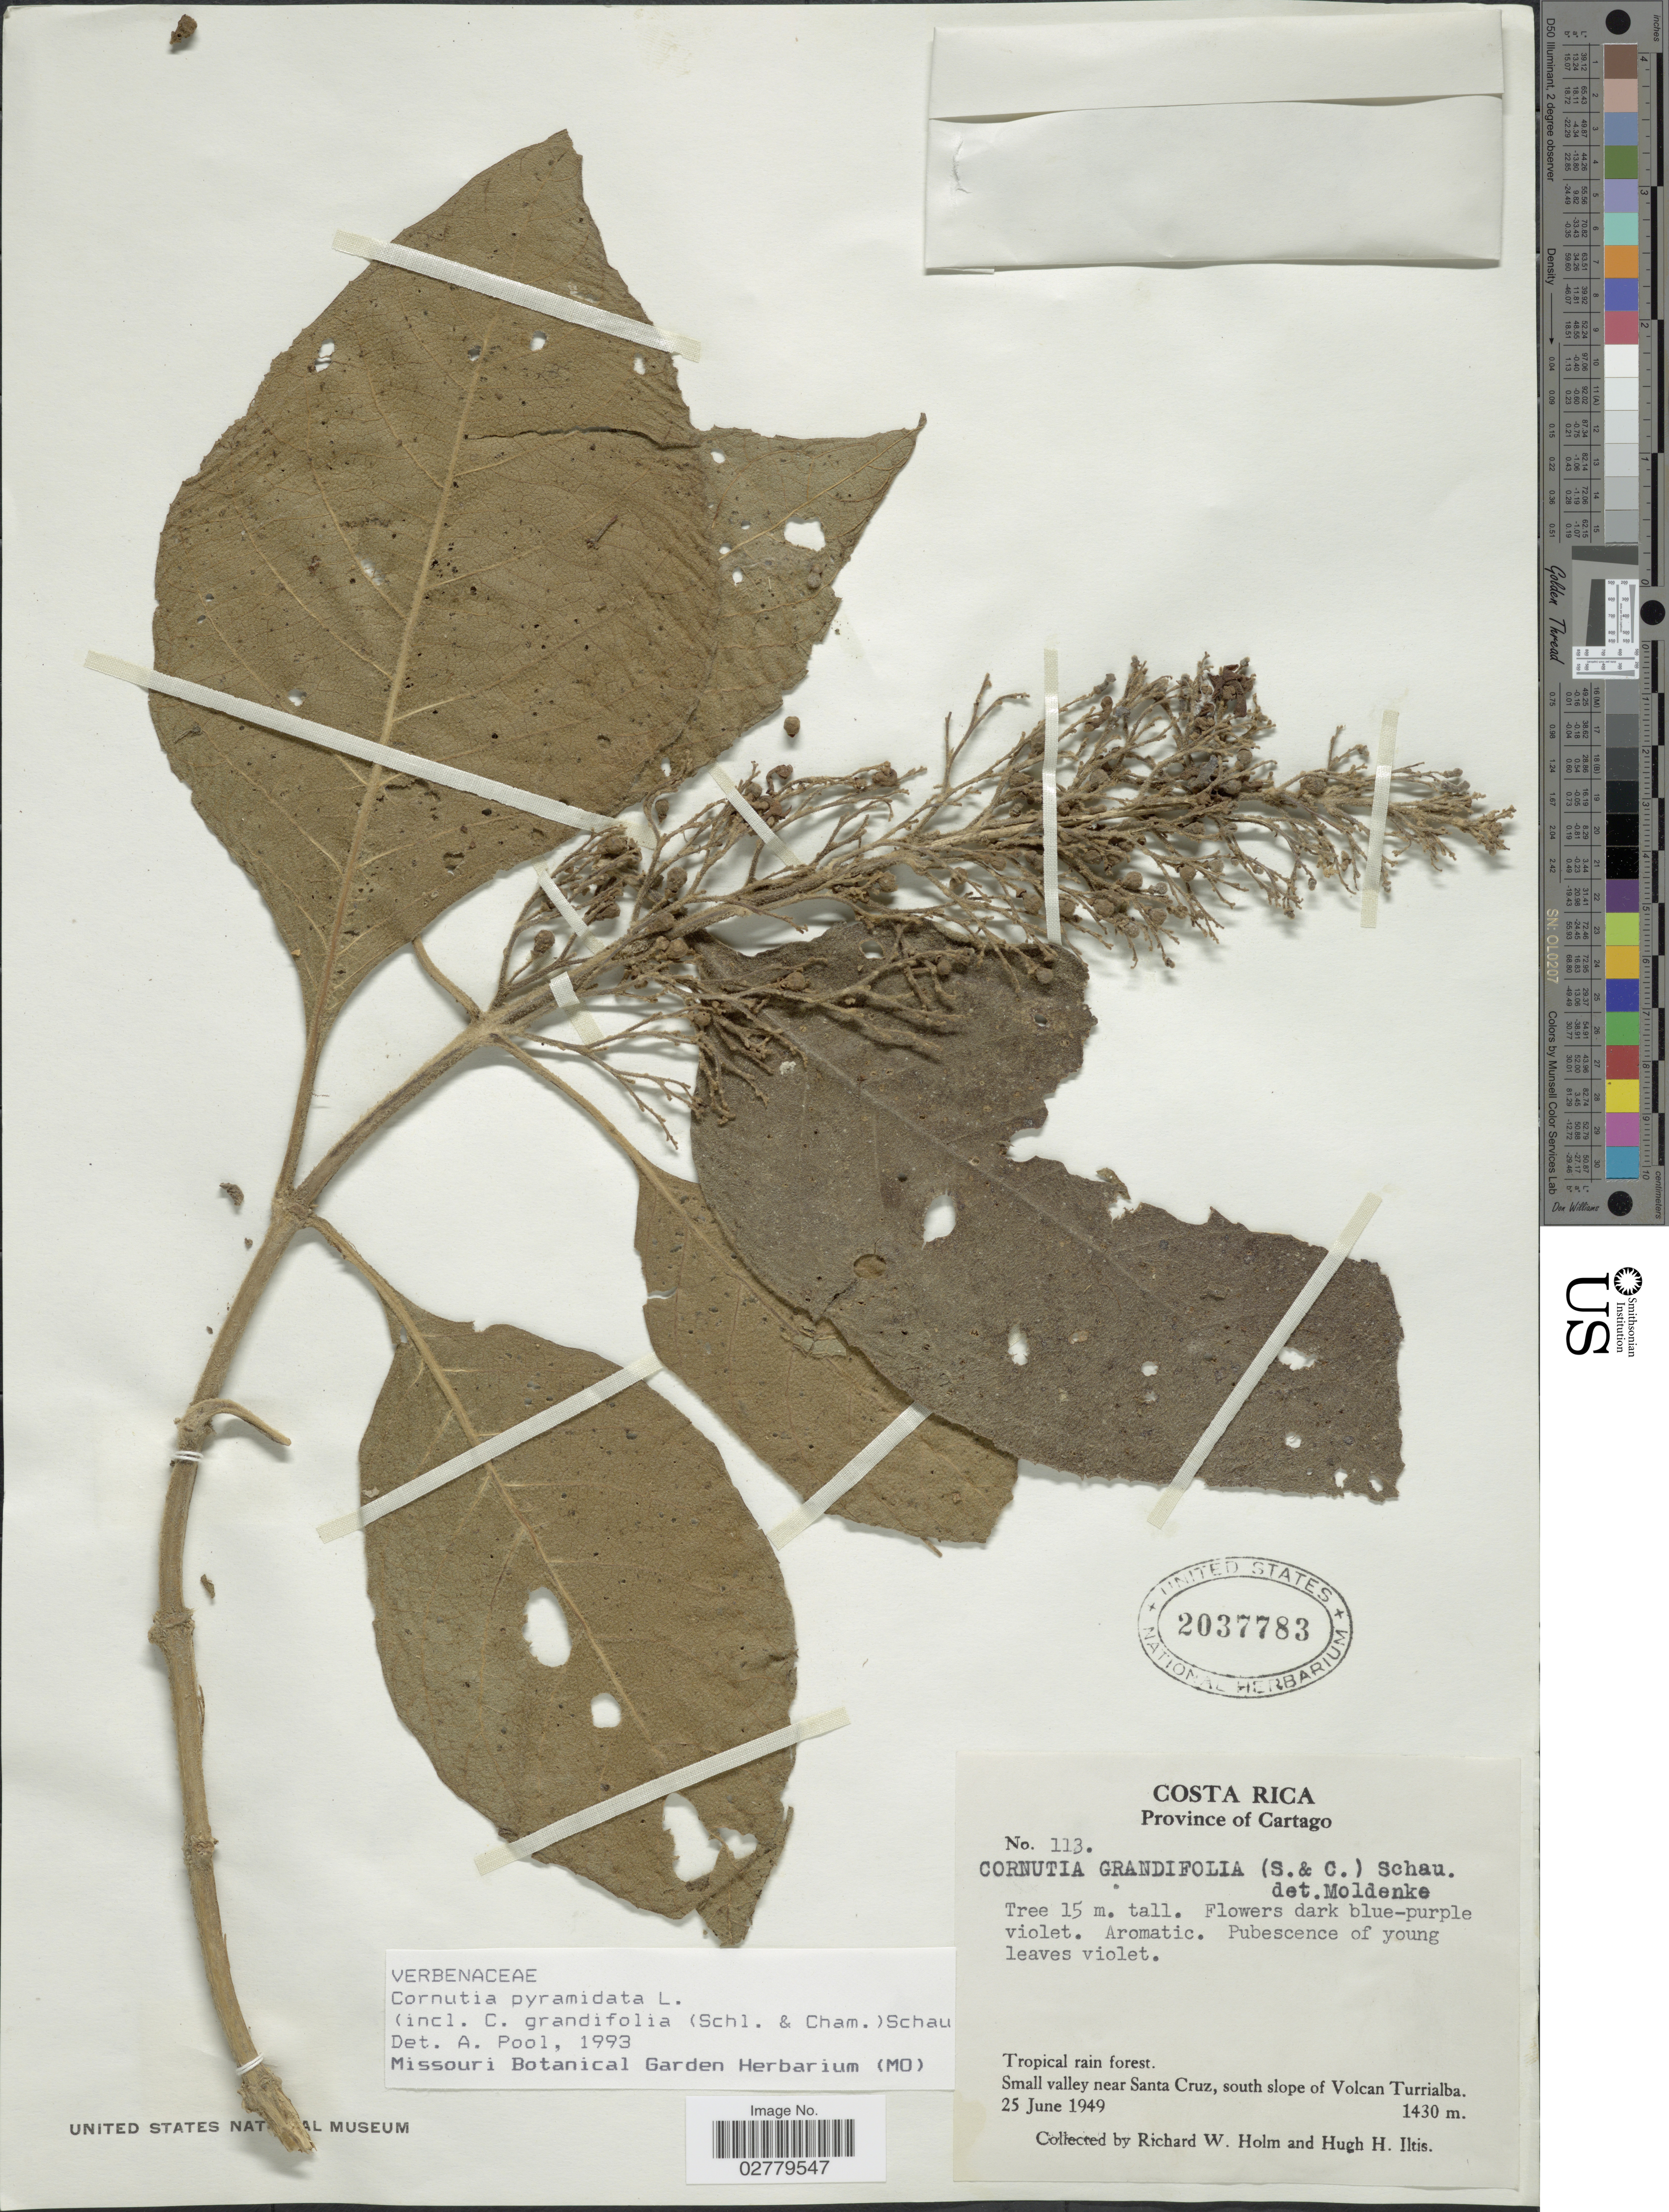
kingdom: Plantae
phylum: Tracheophyta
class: Magnoliopsida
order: Lamiales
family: Lamiaceae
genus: Cornutia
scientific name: Cornutia pyramidata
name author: L.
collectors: R. W. Holm & H. H. Iltis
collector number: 113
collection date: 1949-06-25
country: Costa Rica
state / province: Cartago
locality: Small valley near Santa Cruz, south slope of Volcan Turrialba.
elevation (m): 1430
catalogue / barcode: US 2037783